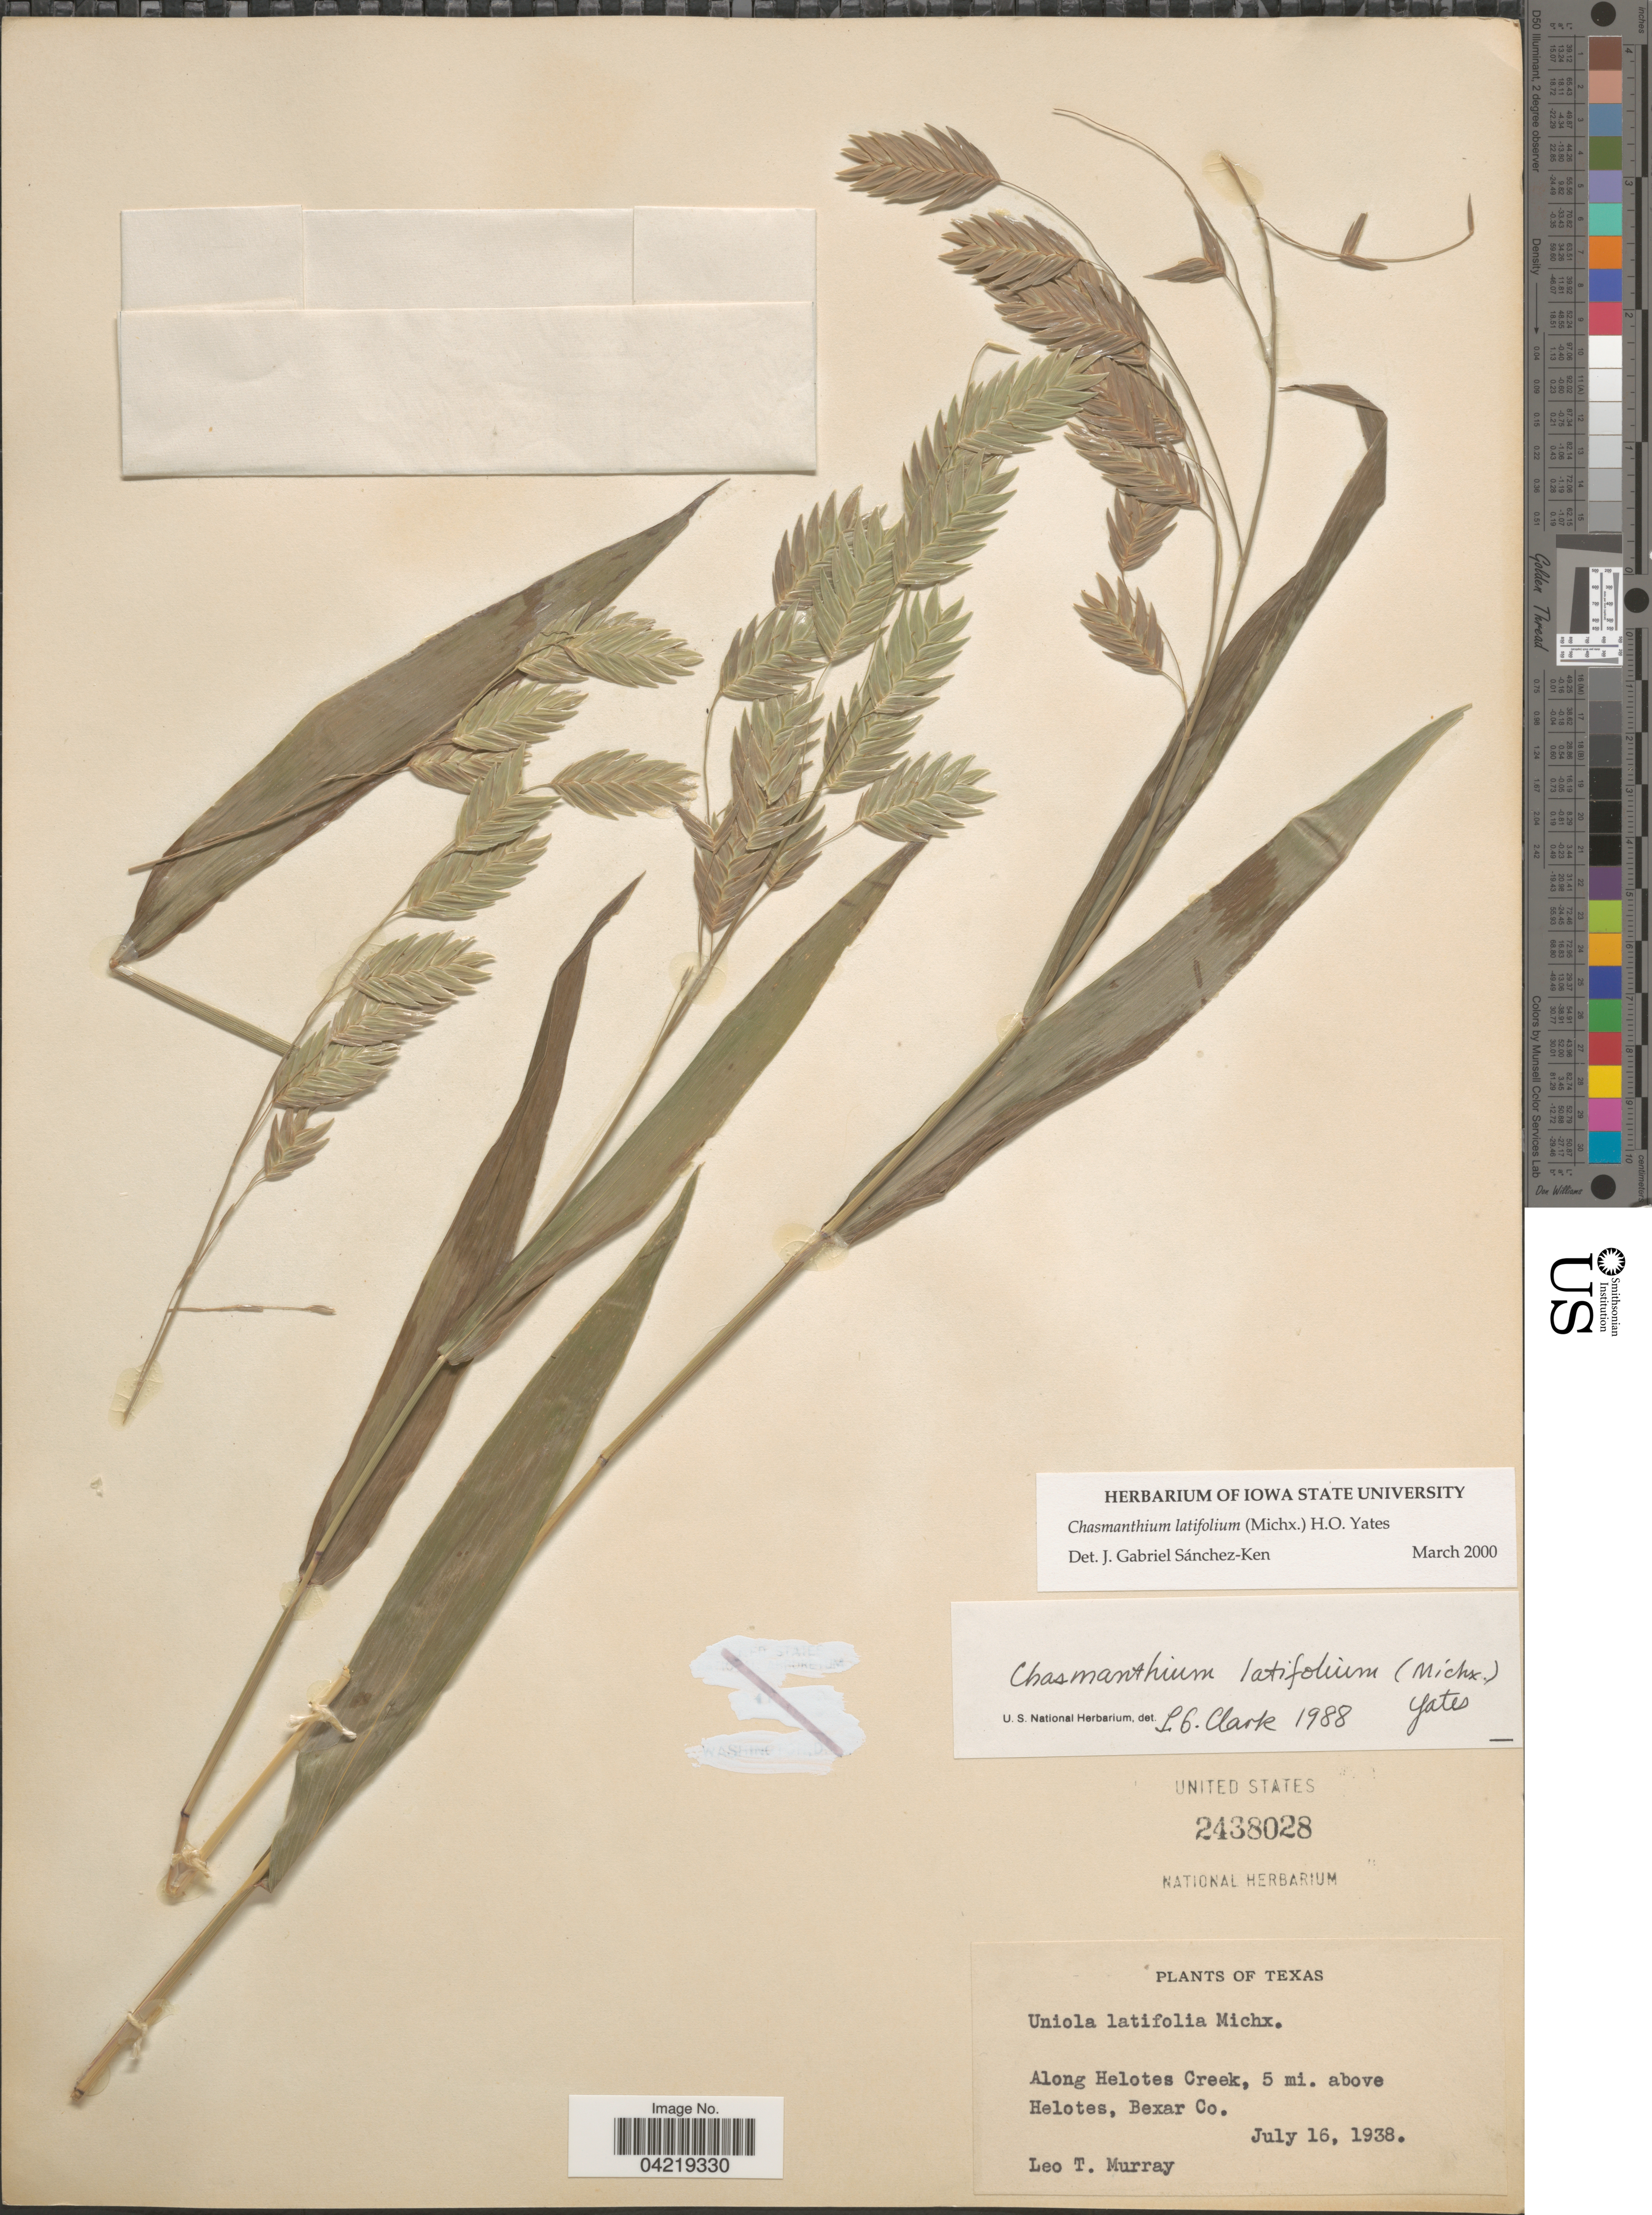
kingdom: Plantae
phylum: Tracheophyta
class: Liliopsida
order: Poales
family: Poaceae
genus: Chasmanthium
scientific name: Chasmanthium latifolium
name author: (Michx.) H.O. Yates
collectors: L. T. Murray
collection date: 1938-07-16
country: United States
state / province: Texas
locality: Along Helotes Creek, 5 mi. above Helotes, Bexar Co.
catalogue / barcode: US 2438028